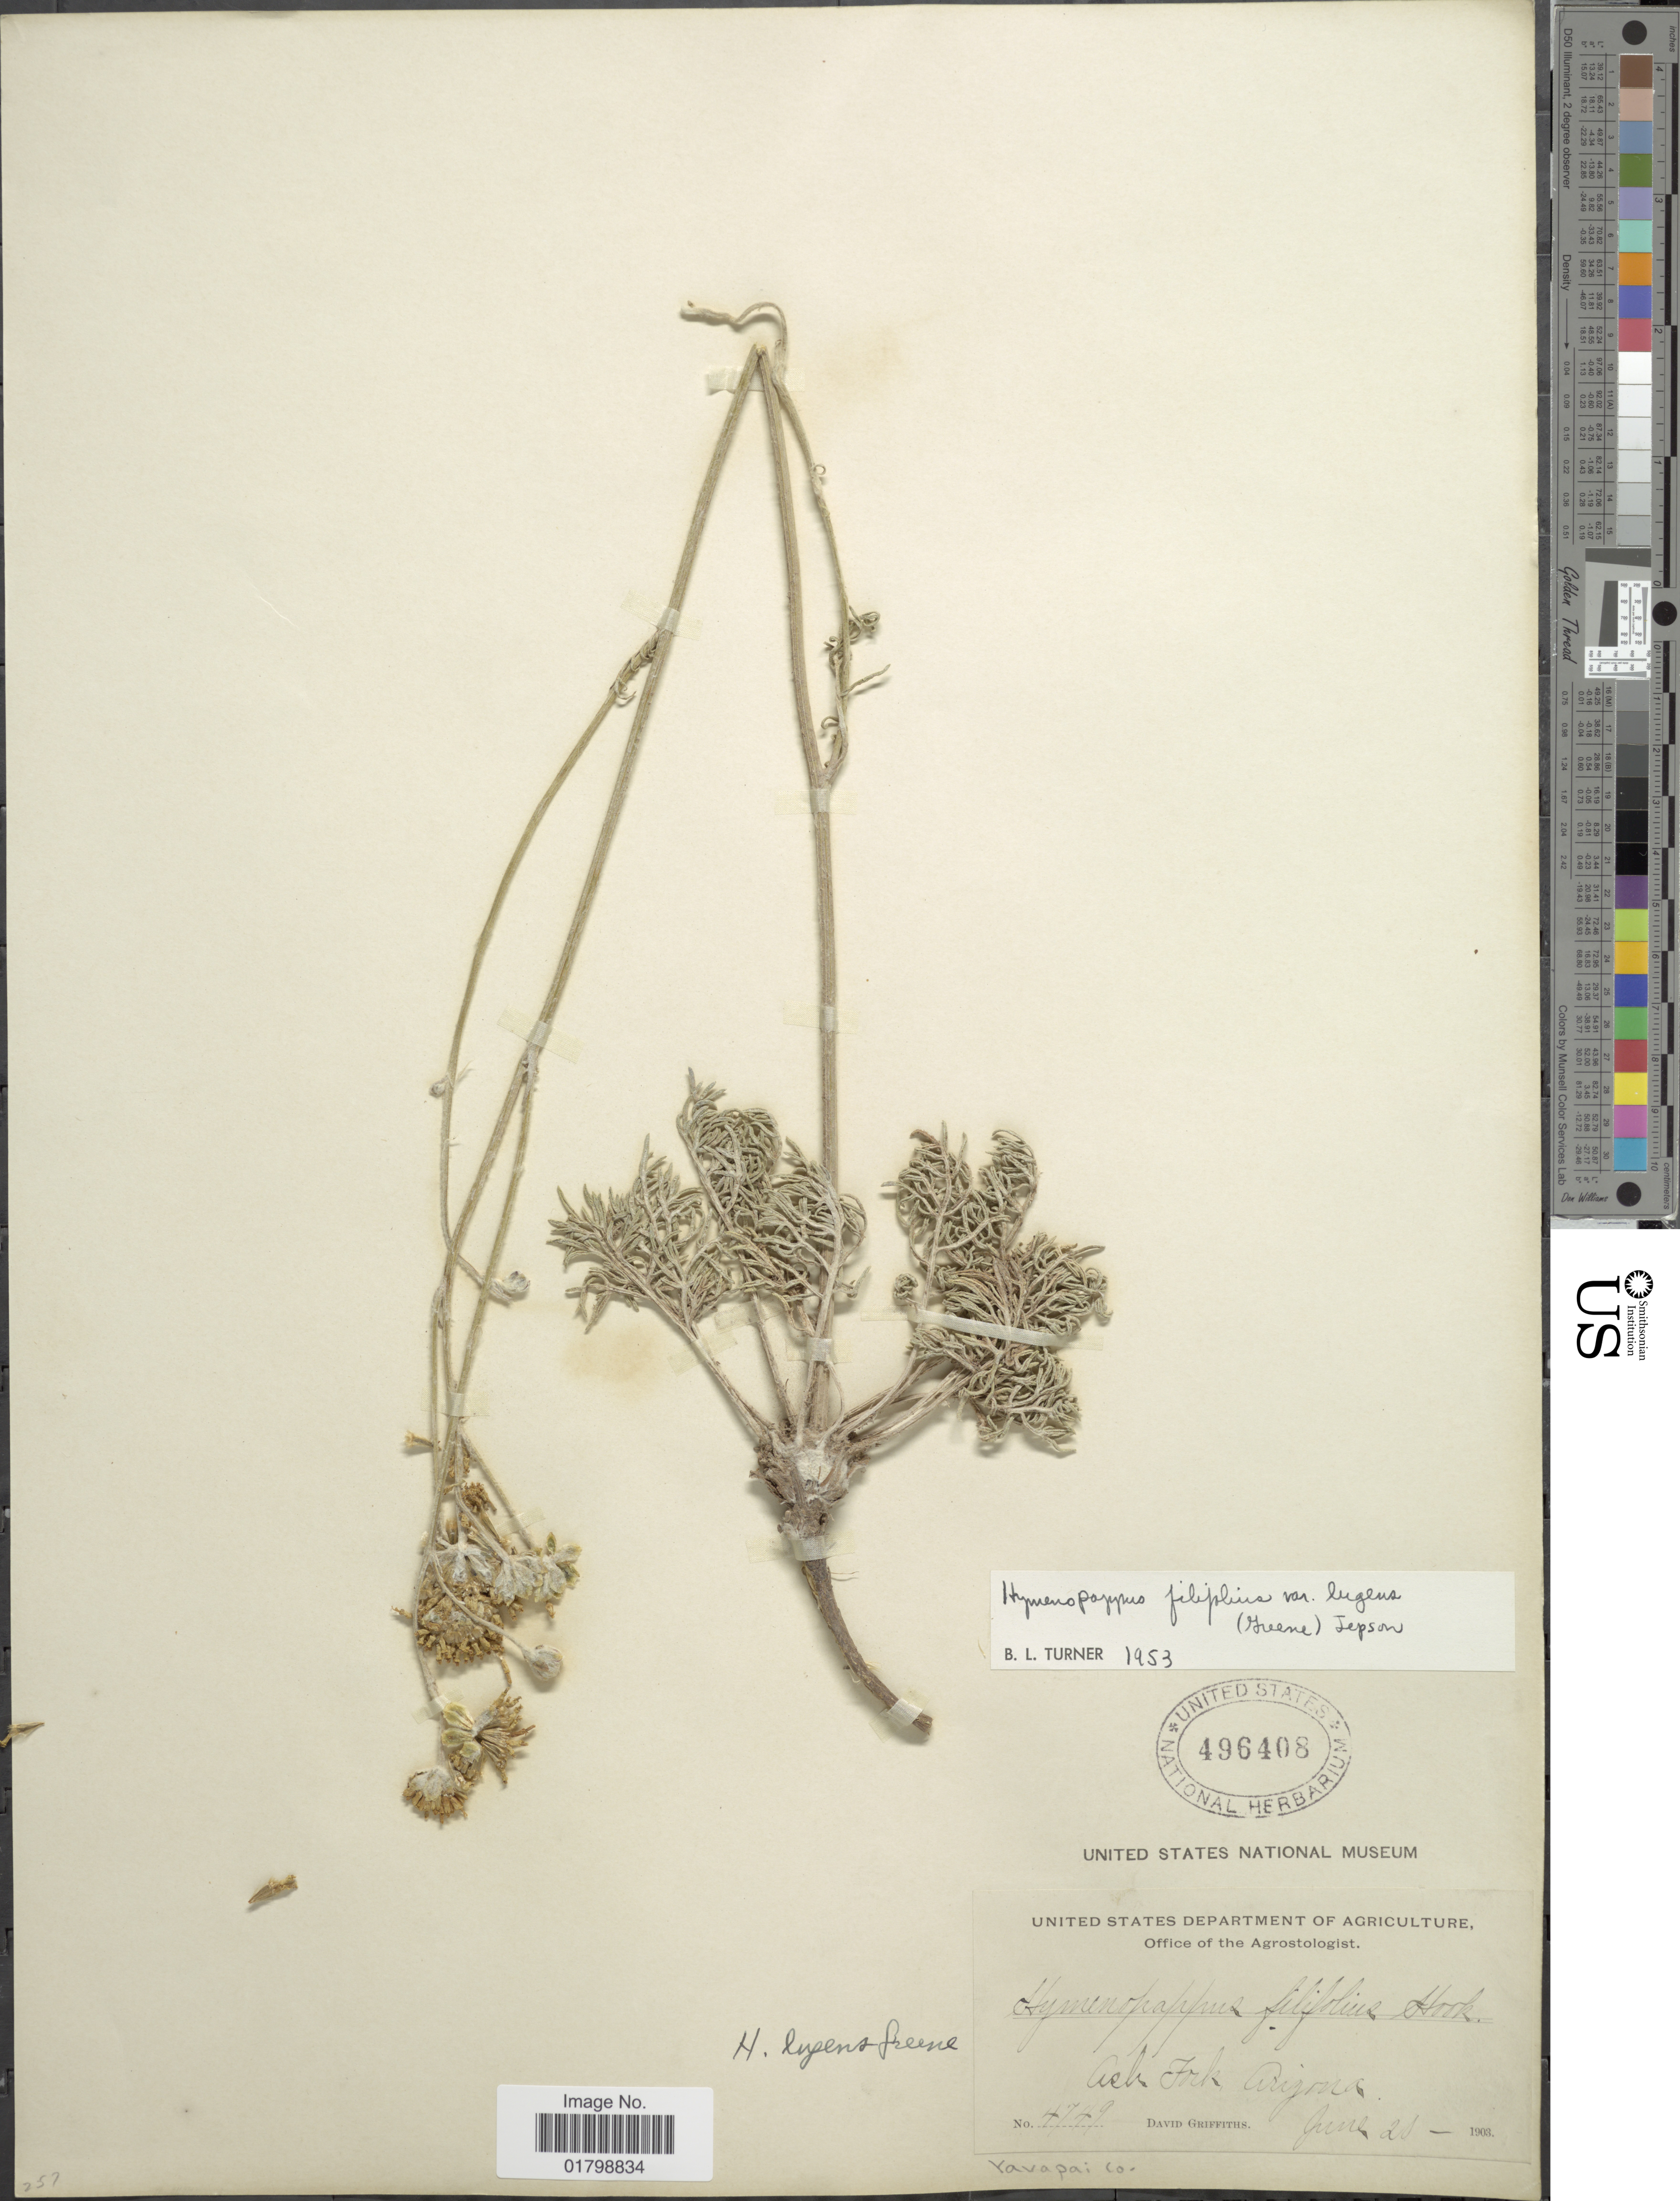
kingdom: Plantae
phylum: Tracheophyta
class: Magnoliopsida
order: Asterales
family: Asteraceae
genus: Hymenopappus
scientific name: Hymenopappus filifolius var. lugens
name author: (Greene) Jeps.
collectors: D. Griffiths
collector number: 4749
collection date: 1903-06-20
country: United States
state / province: Arizona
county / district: Yavapai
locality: Ash Fork, Yavapai Co.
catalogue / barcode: US 496408